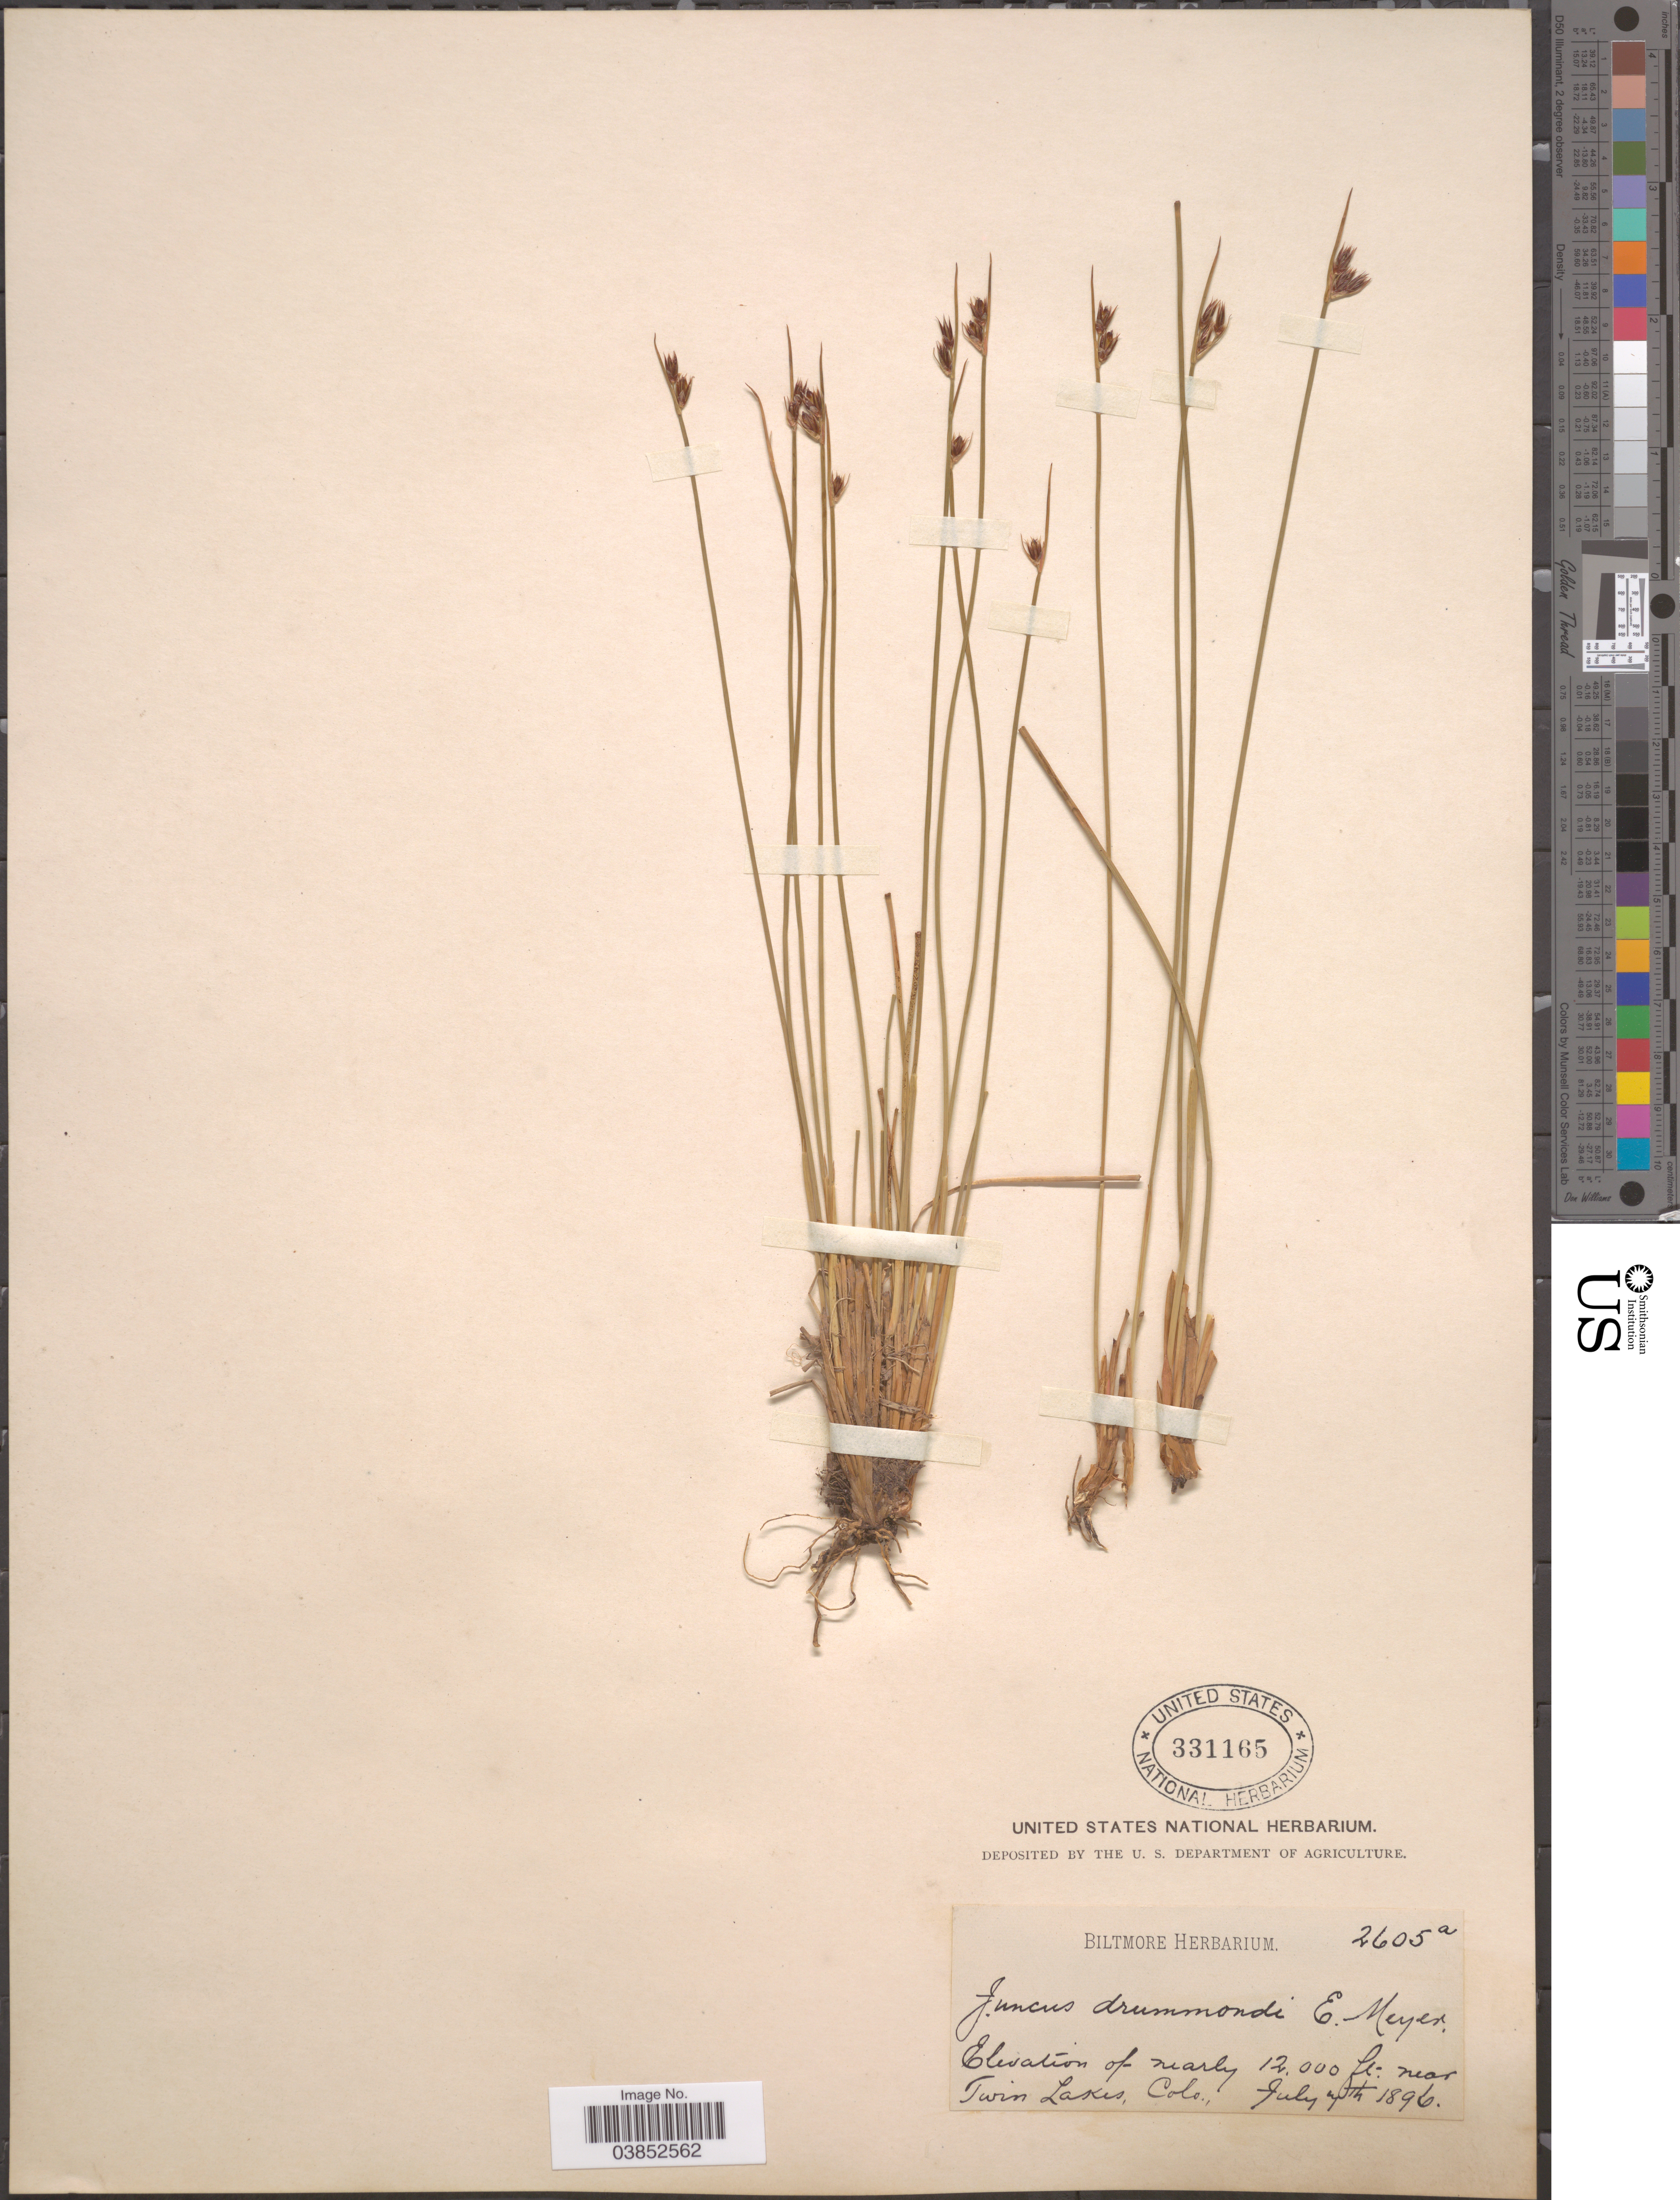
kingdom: Plantae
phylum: Tracheophyta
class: Liliopsida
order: Poales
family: Juncaceae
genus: Juncus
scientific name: Juncus drummondii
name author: E. Mey.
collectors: ex herb. Biltmore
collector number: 2605a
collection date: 1896-07-17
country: United States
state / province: Colorado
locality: Near Twin Lakes.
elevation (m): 3658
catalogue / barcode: US 331165